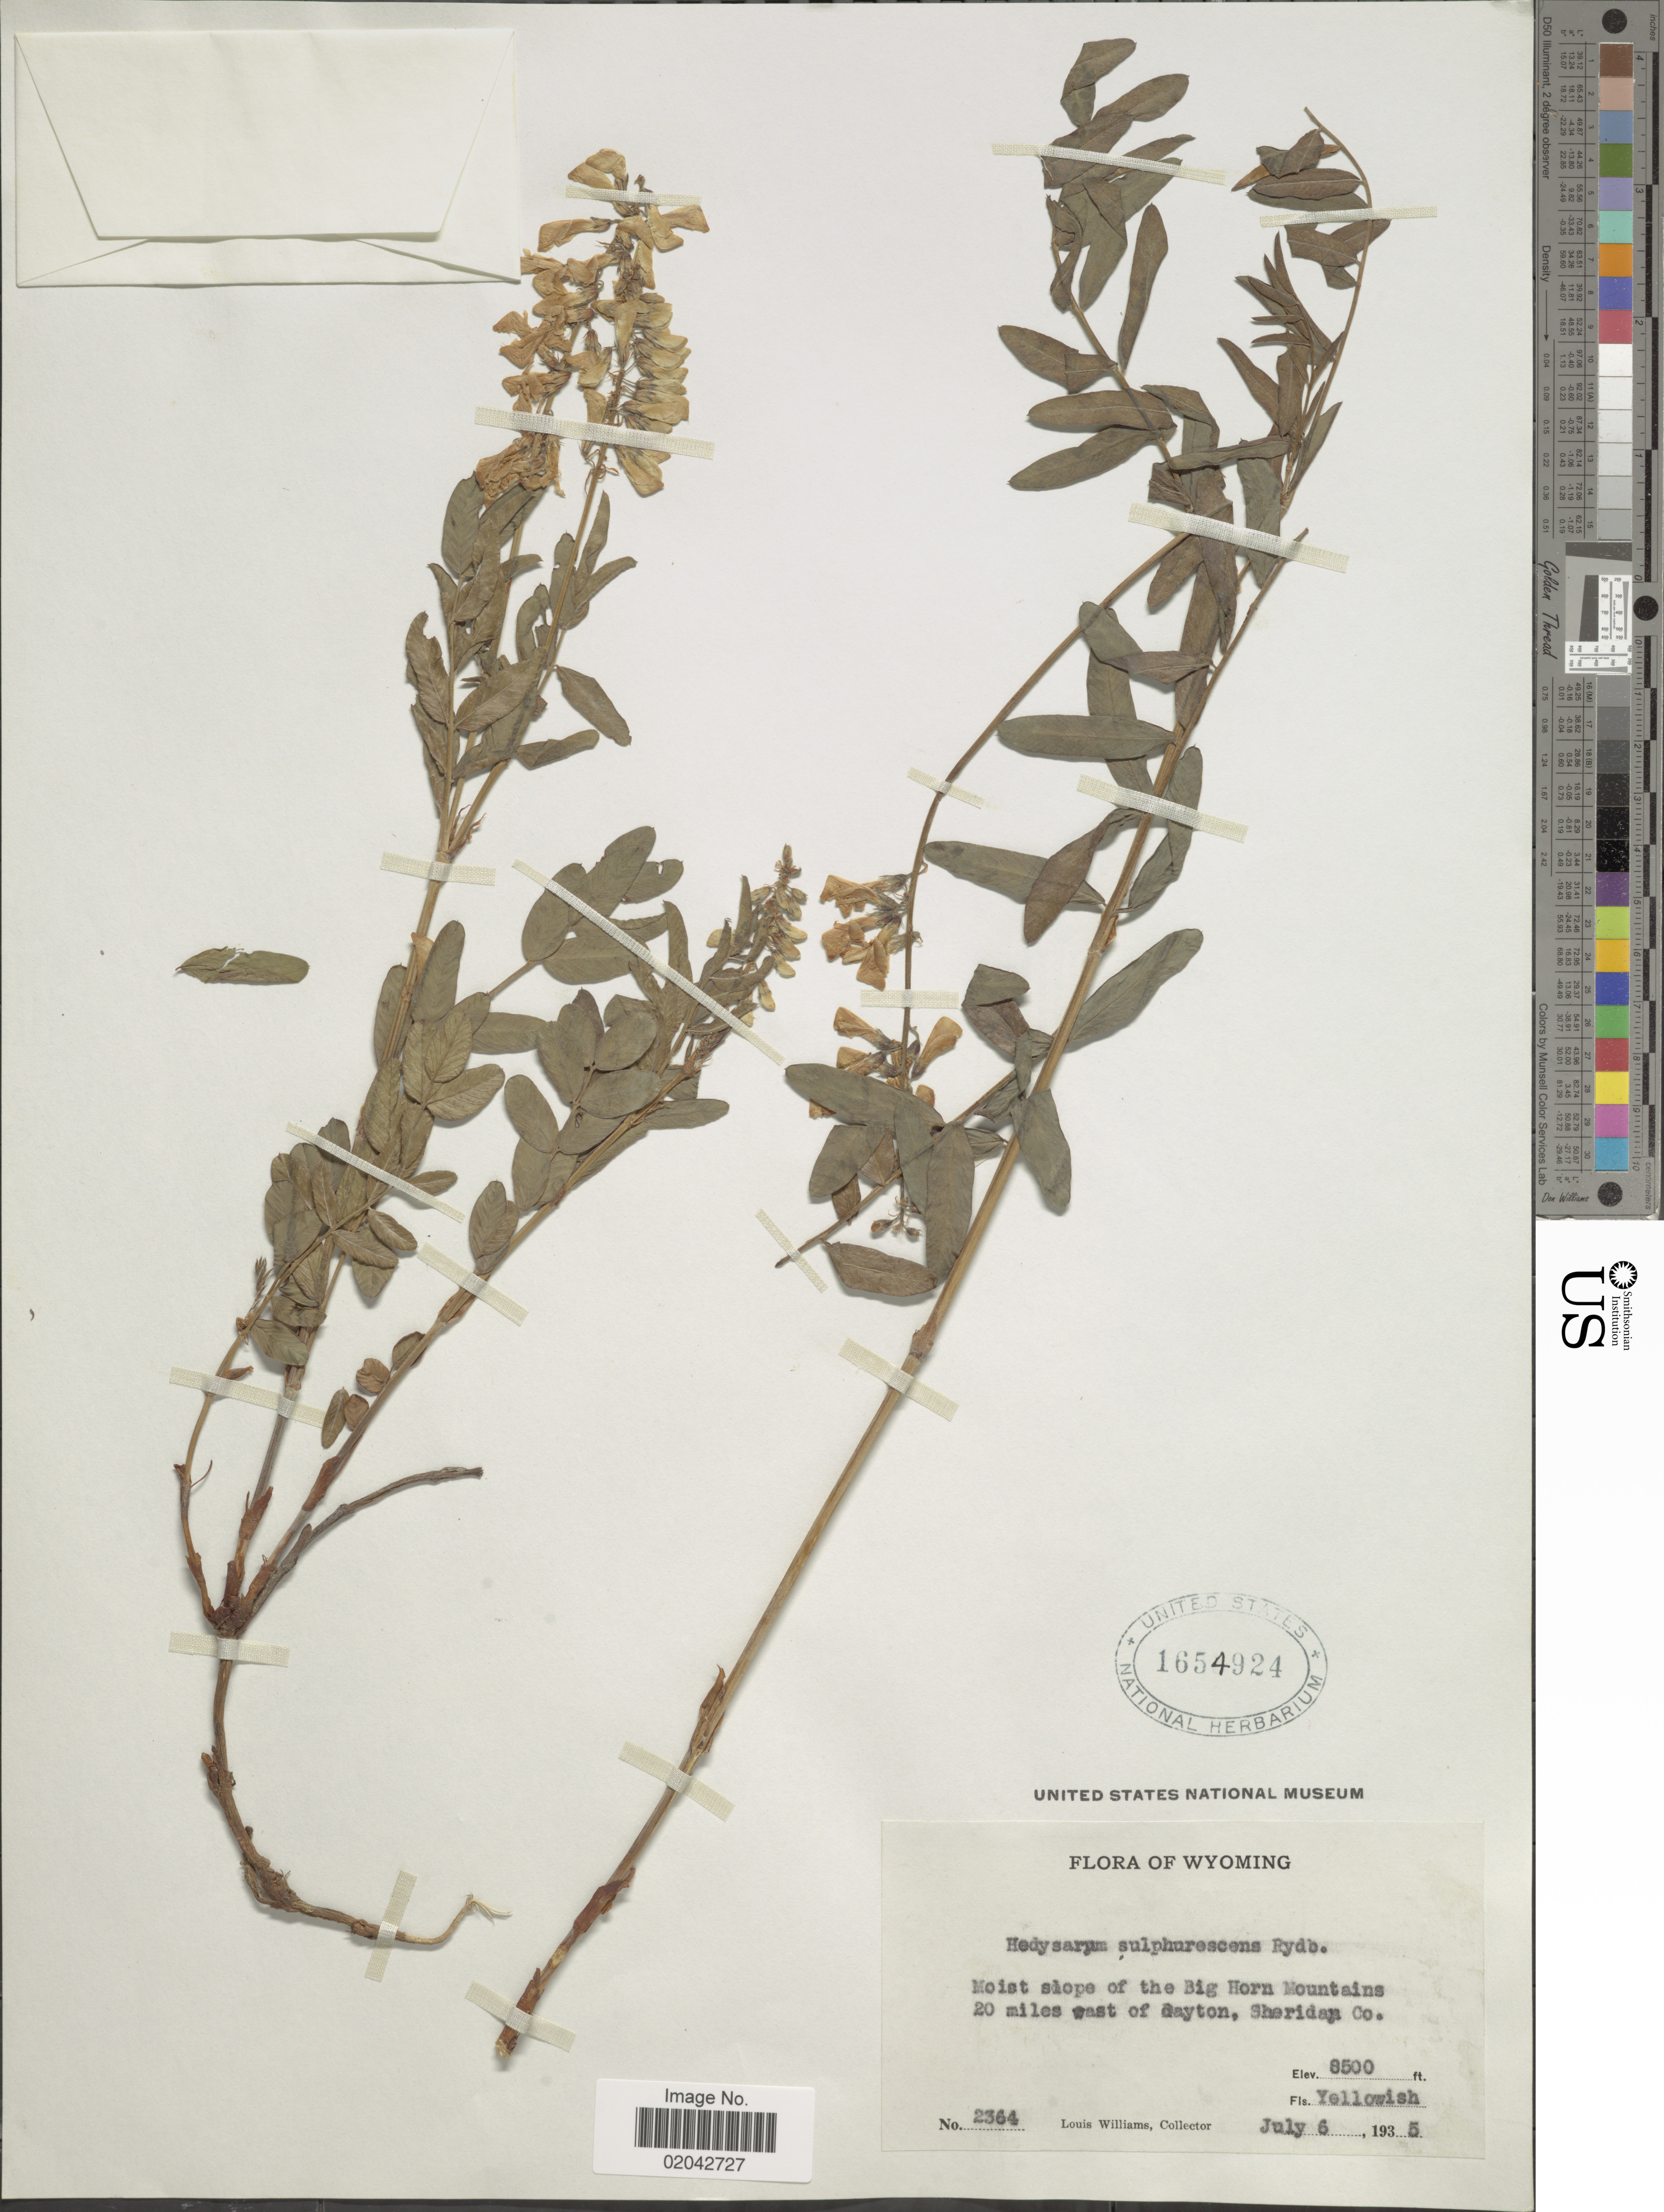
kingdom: Plantae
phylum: Tracheophyta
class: Magnoliopsida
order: Fabales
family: Fabaceae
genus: Hedysarum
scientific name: Hedysarum sulphurescens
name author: Rydb.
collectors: L. G. Williams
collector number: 2364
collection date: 1935-07-06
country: United States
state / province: Wyoming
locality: slope of the Big Horn Mountains, 20 miles east of dayton, Sheridan Co. Yellowish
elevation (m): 2591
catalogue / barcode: US 1654924